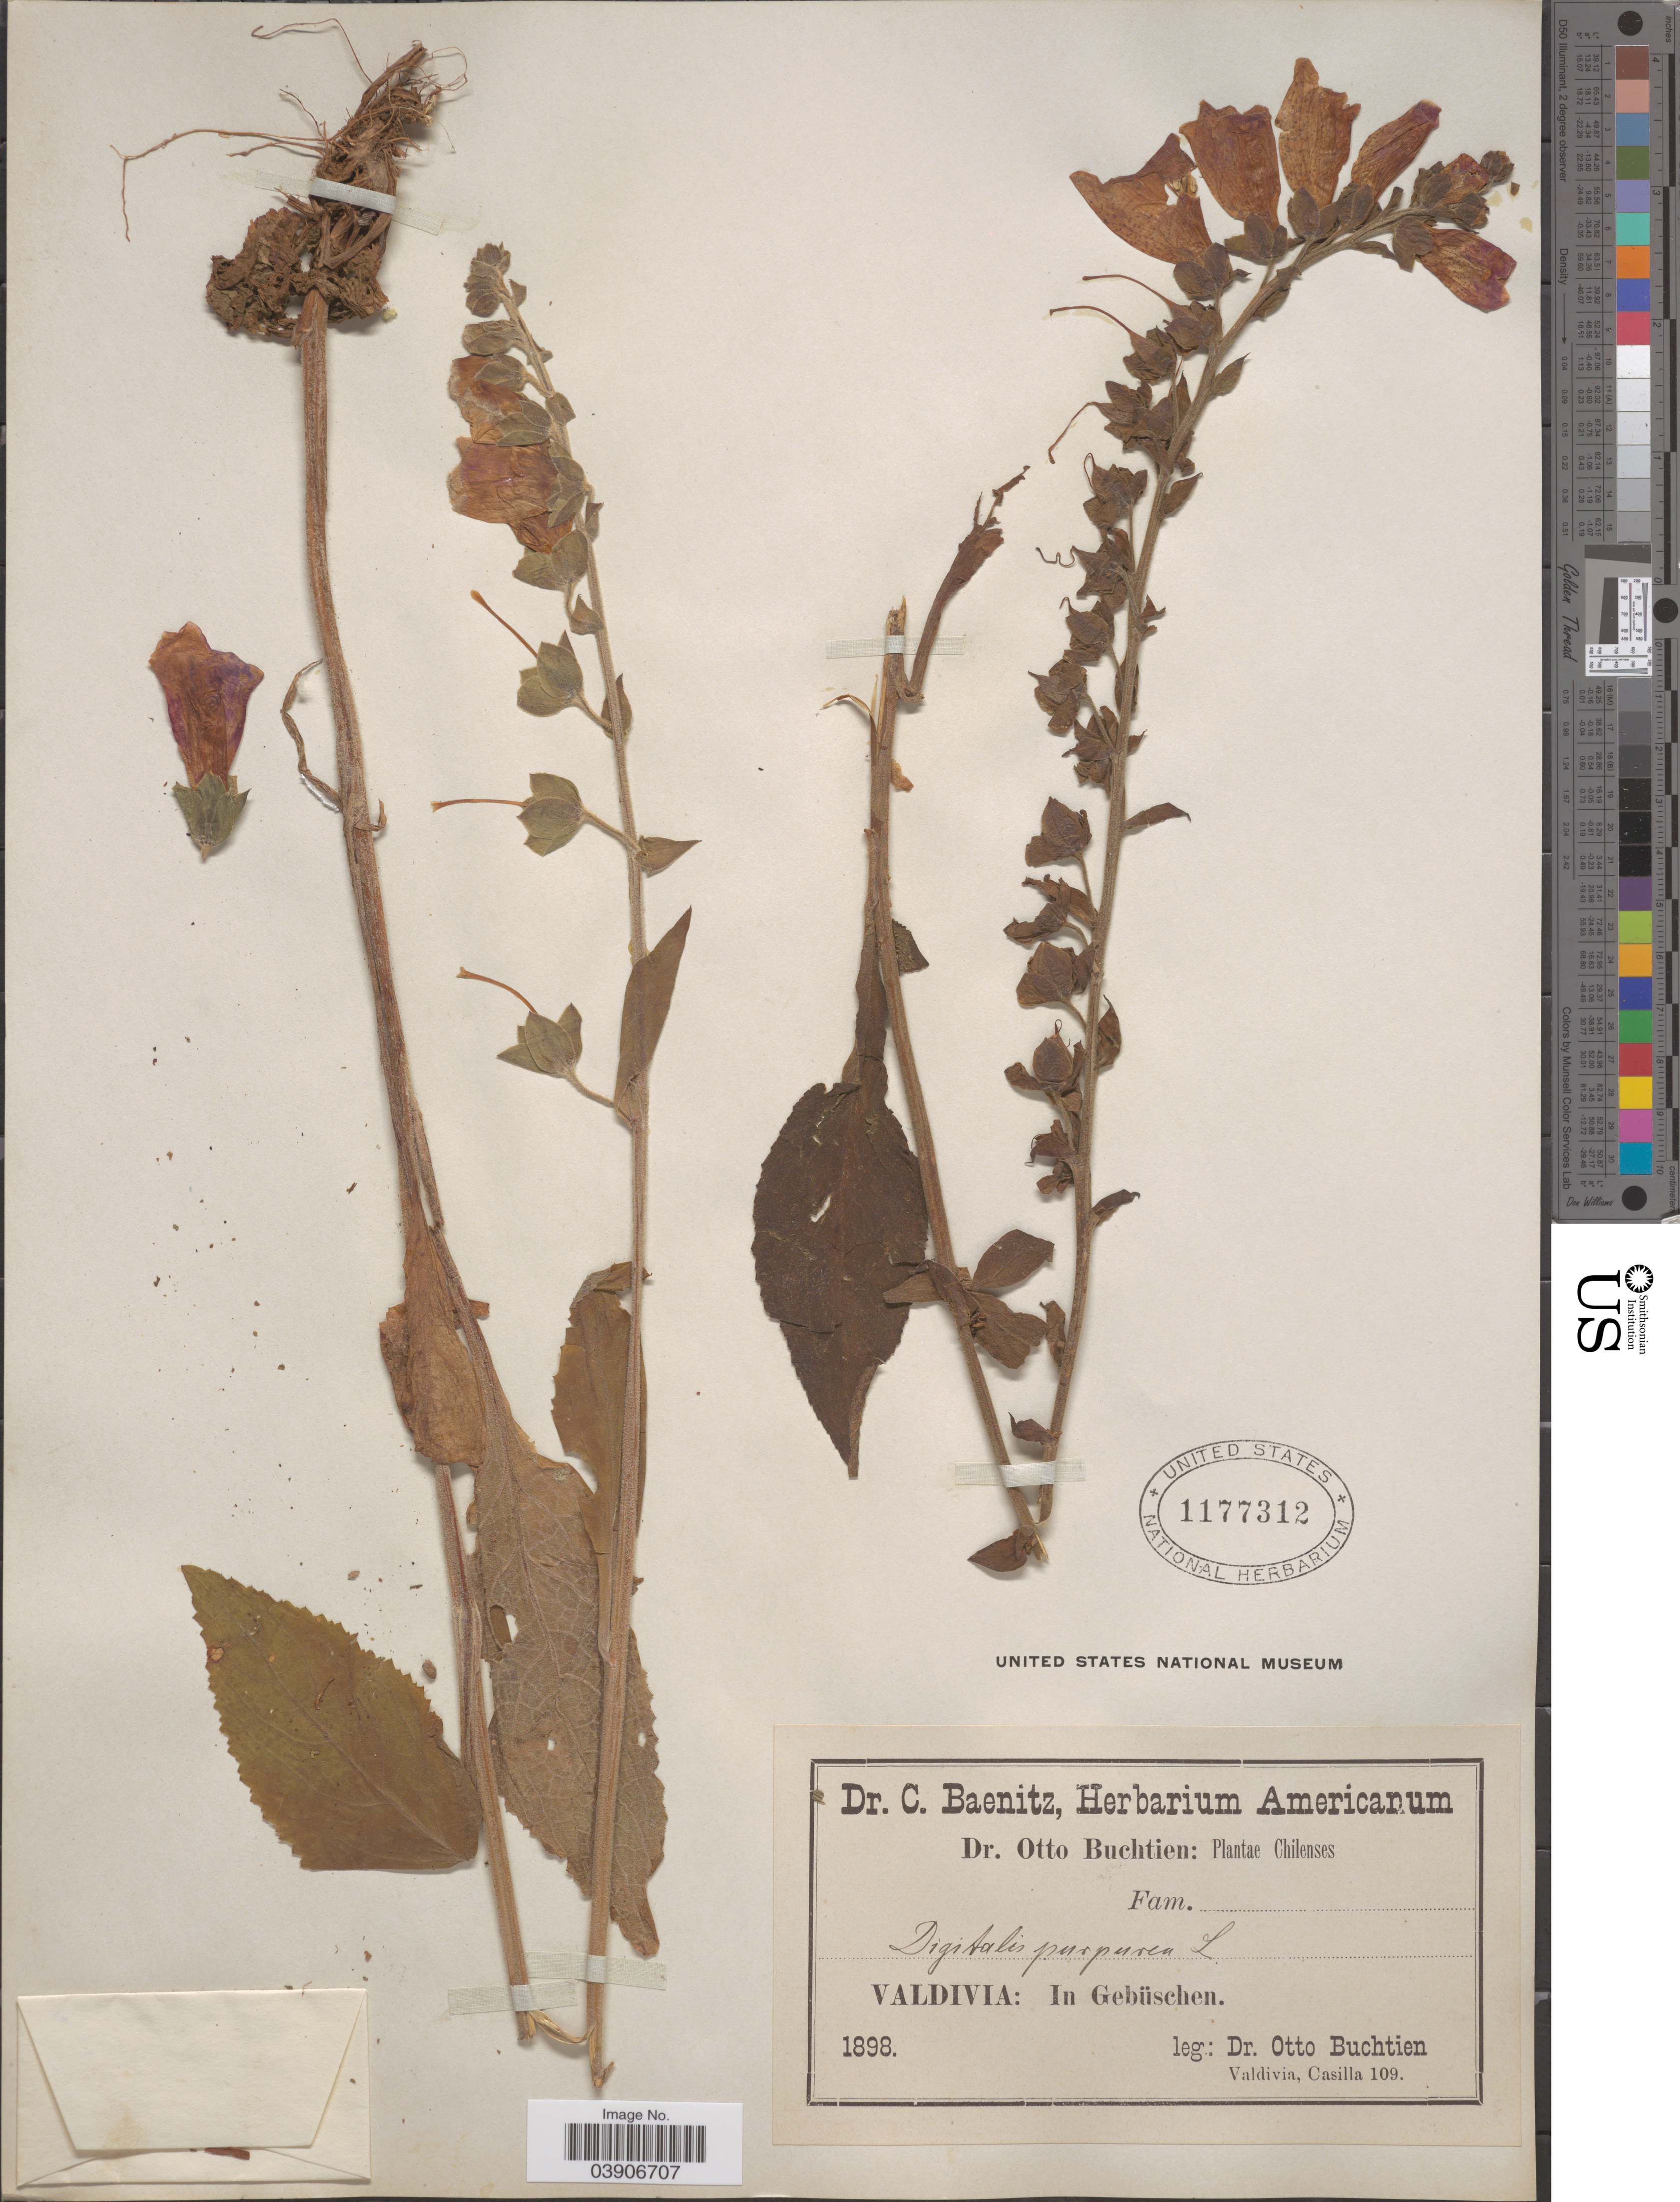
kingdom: Plantae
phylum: Tracheophyta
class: Magnoliopsida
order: Lamiales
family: Plantaginaceae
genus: Digitalis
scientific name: Digitalis purpurea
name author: L.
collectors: O. Buchtien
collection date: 1898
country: Chile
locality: Valdivia: In Gebüschen.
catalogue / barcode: US 1177312